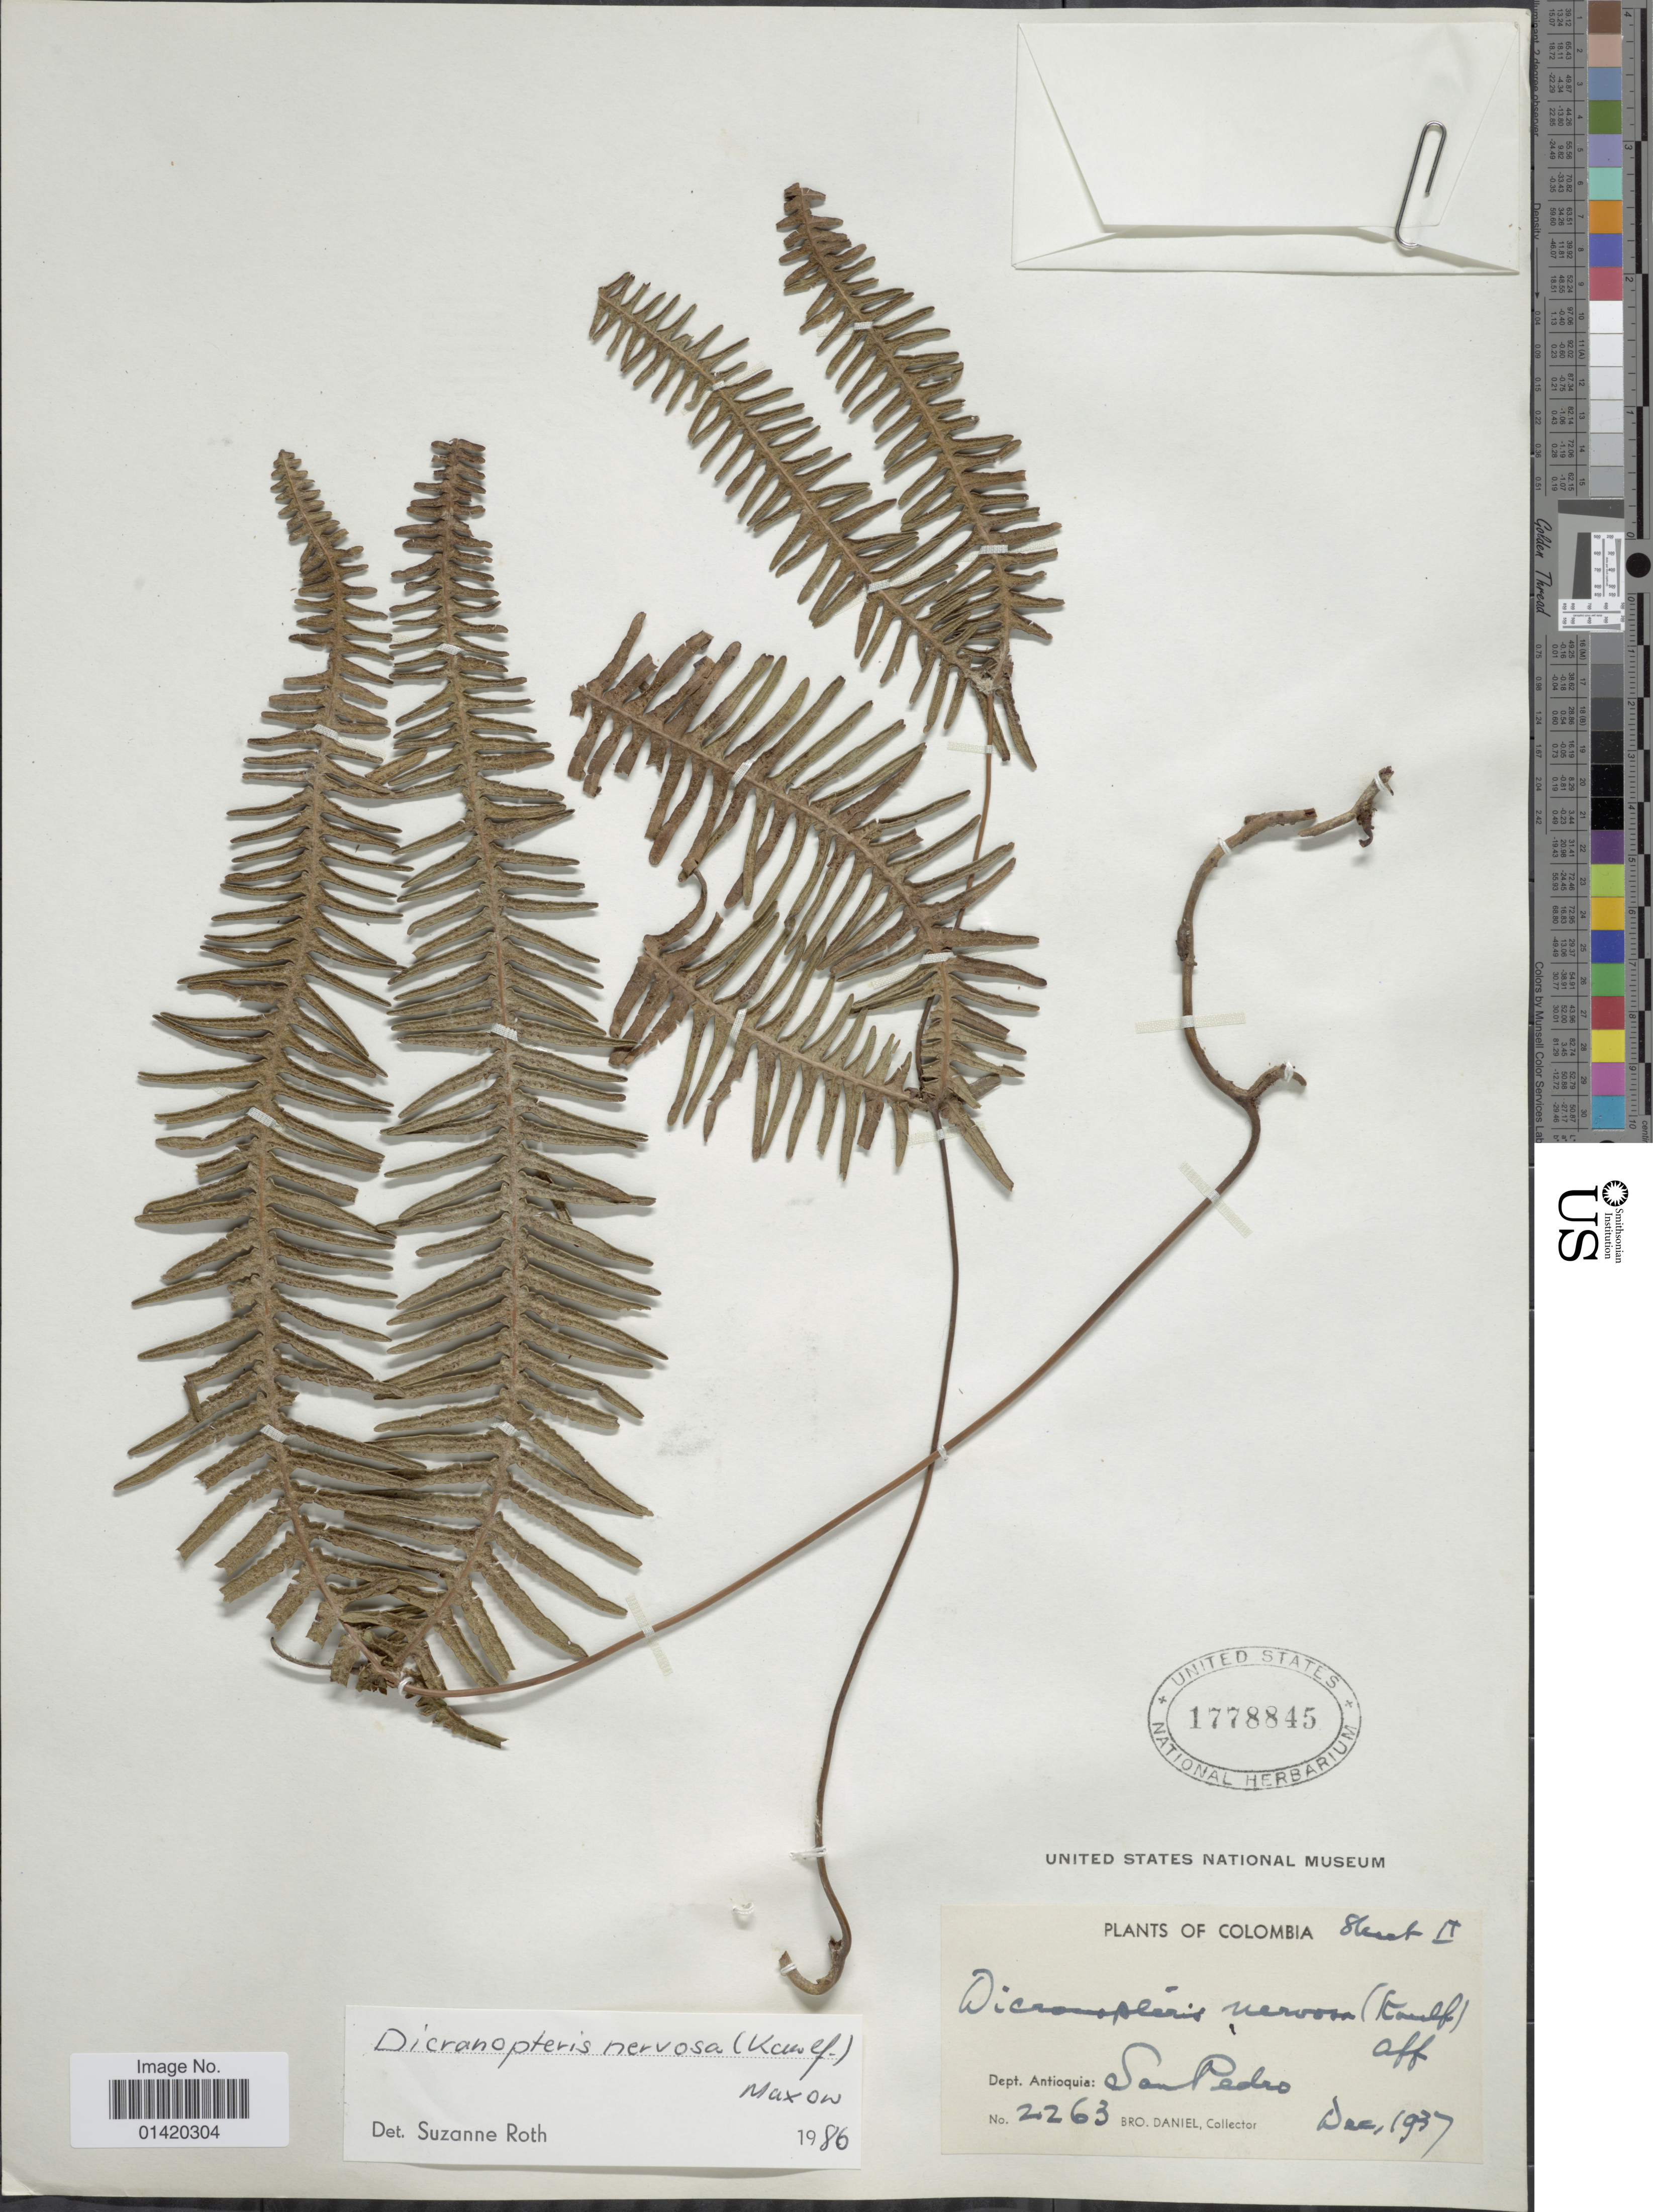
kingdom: Plantae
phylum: Tracheophyta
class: Polypodiopsida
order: Gleicheniales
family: Gleicheniaceae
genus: Dicranopteris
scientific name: Dicranopteris seminuda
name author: (Klotzsch) Maxon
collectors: Bro. Daniel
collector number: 2263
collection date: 1937-12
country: Colombia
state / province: Antioquia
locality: Dept. Antioquia: San Pedro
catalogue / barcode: US 1778845